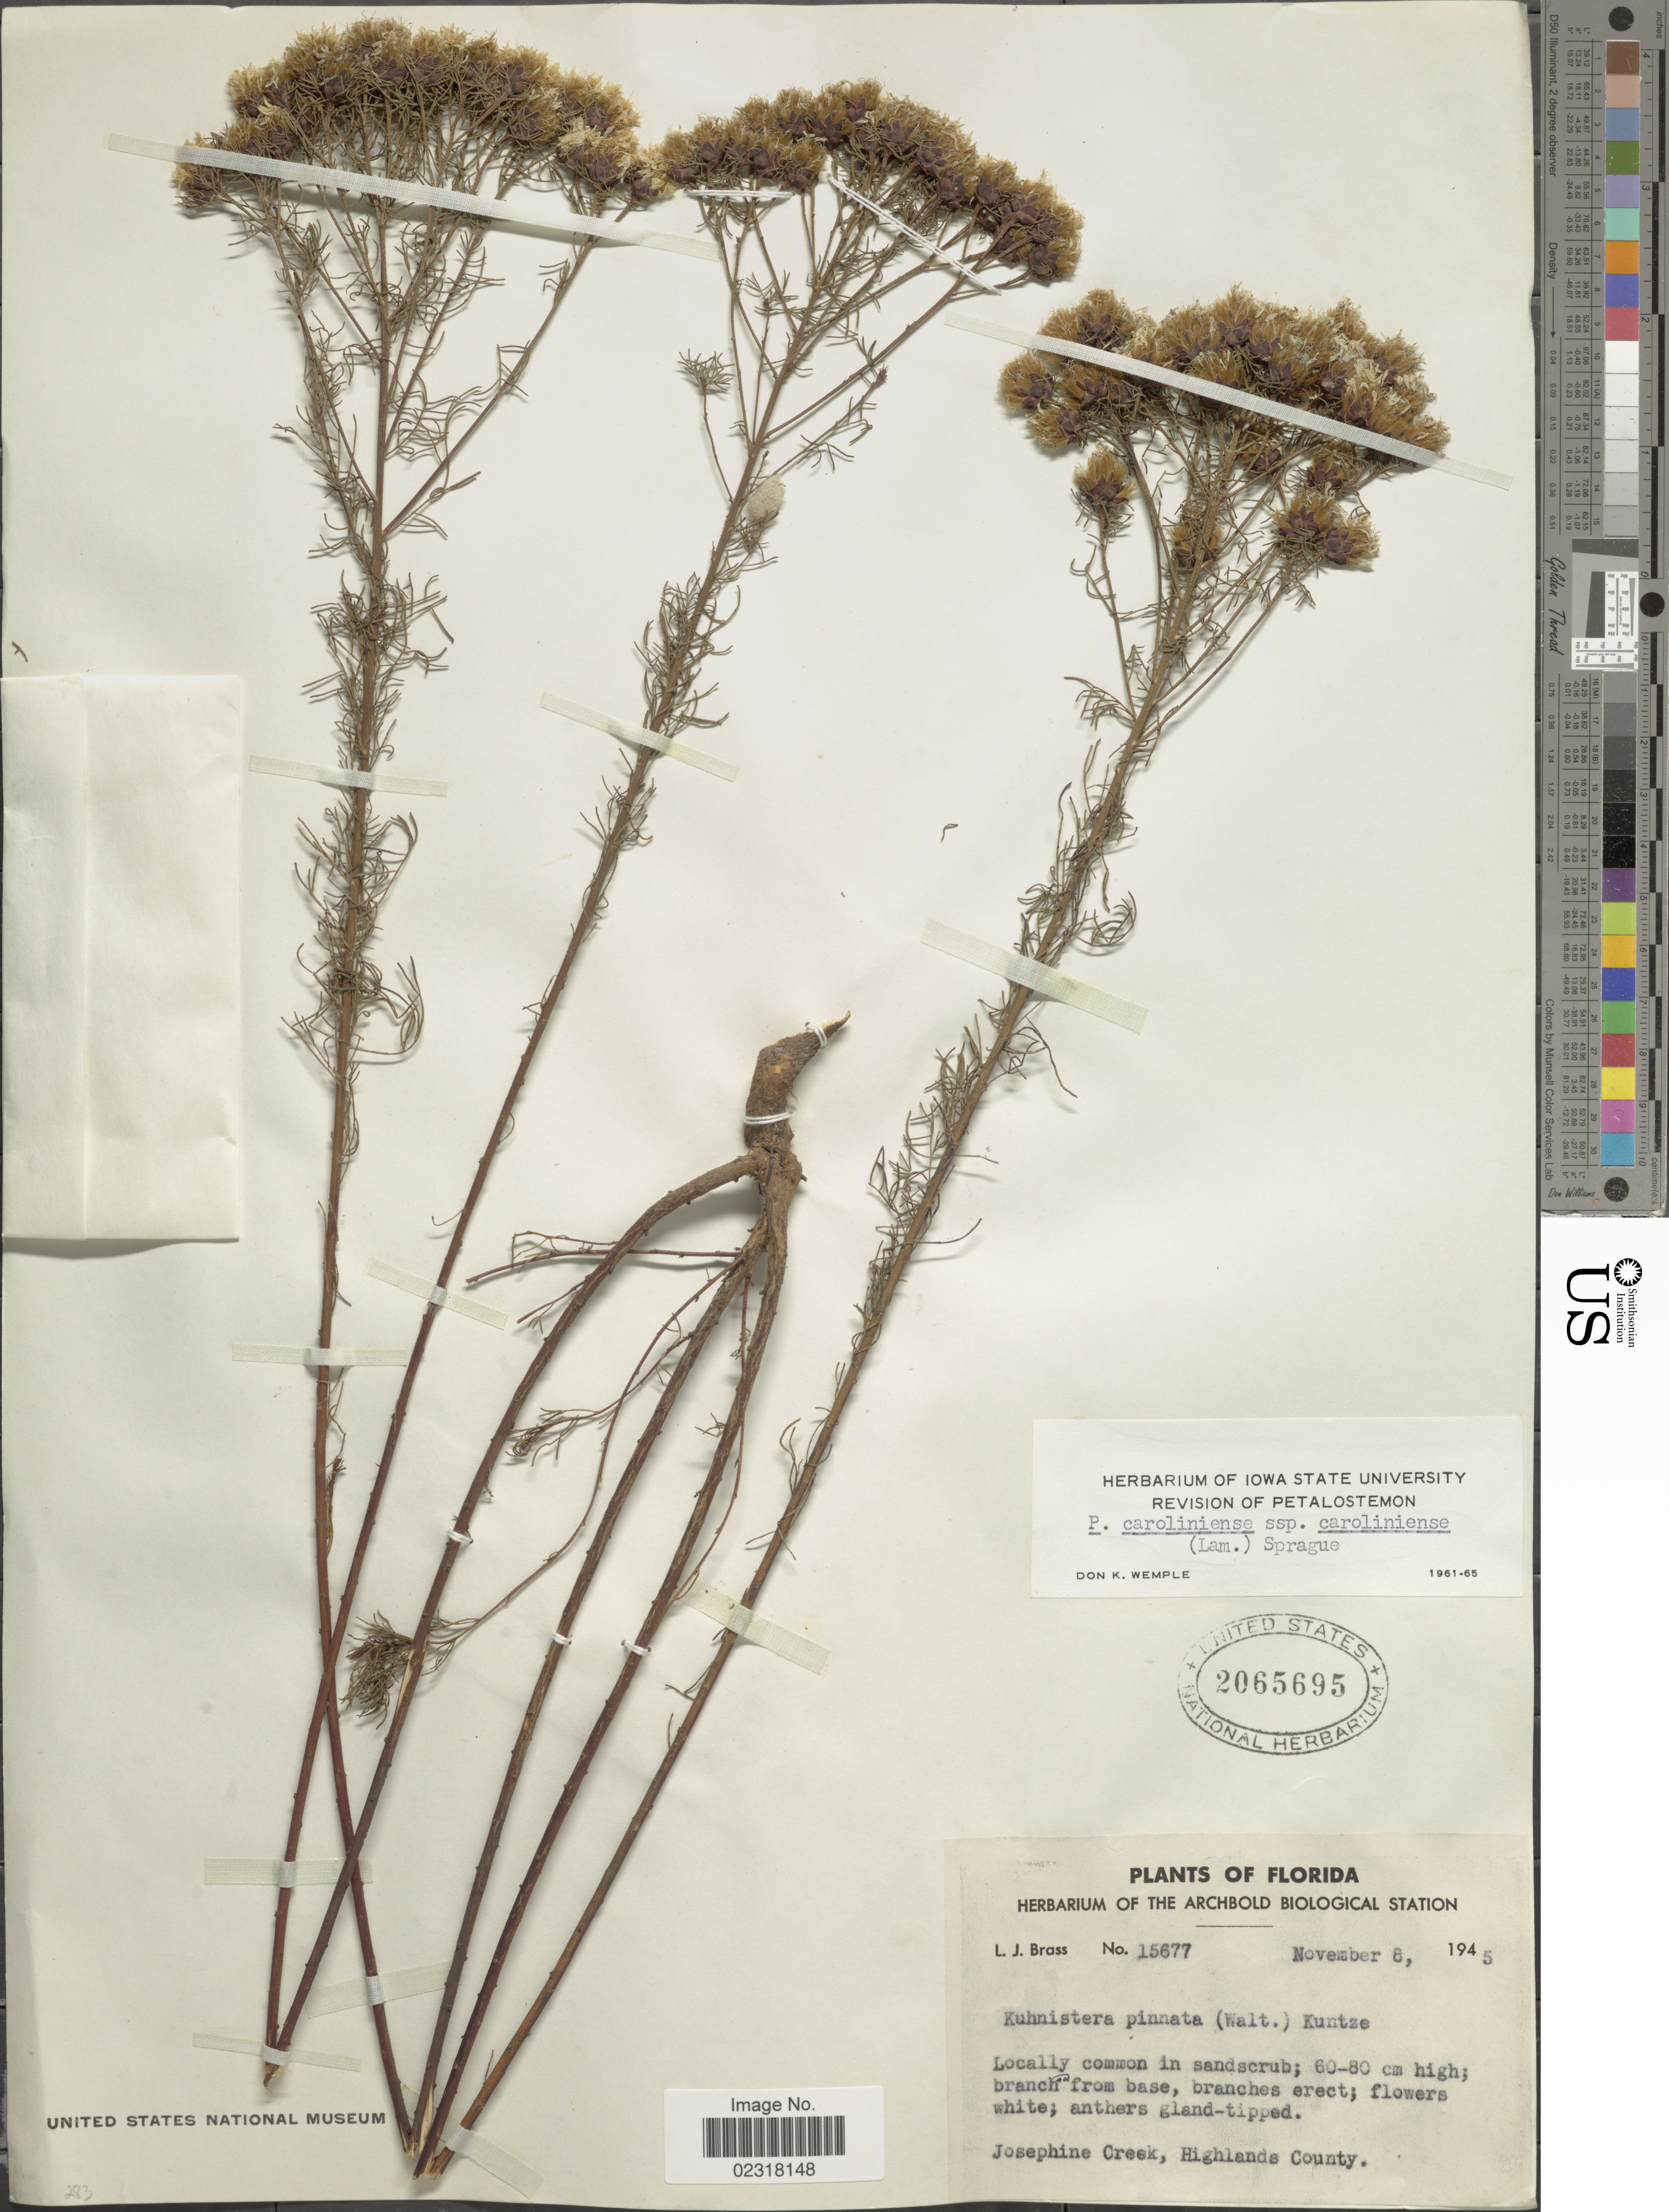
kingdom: Plantae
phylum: Tracheophyta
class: Magnoliopsida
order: Fabales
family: Fabaceae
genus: Dalea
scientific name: Dalea pinnata var. pinnata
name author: (J.F. Gmel.) Barneby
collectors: L. J. Brass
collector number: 15677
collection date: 1945-11-08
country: United States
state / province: Florida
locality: Josephine Creek, Highlands County.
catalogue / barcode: US 2065695